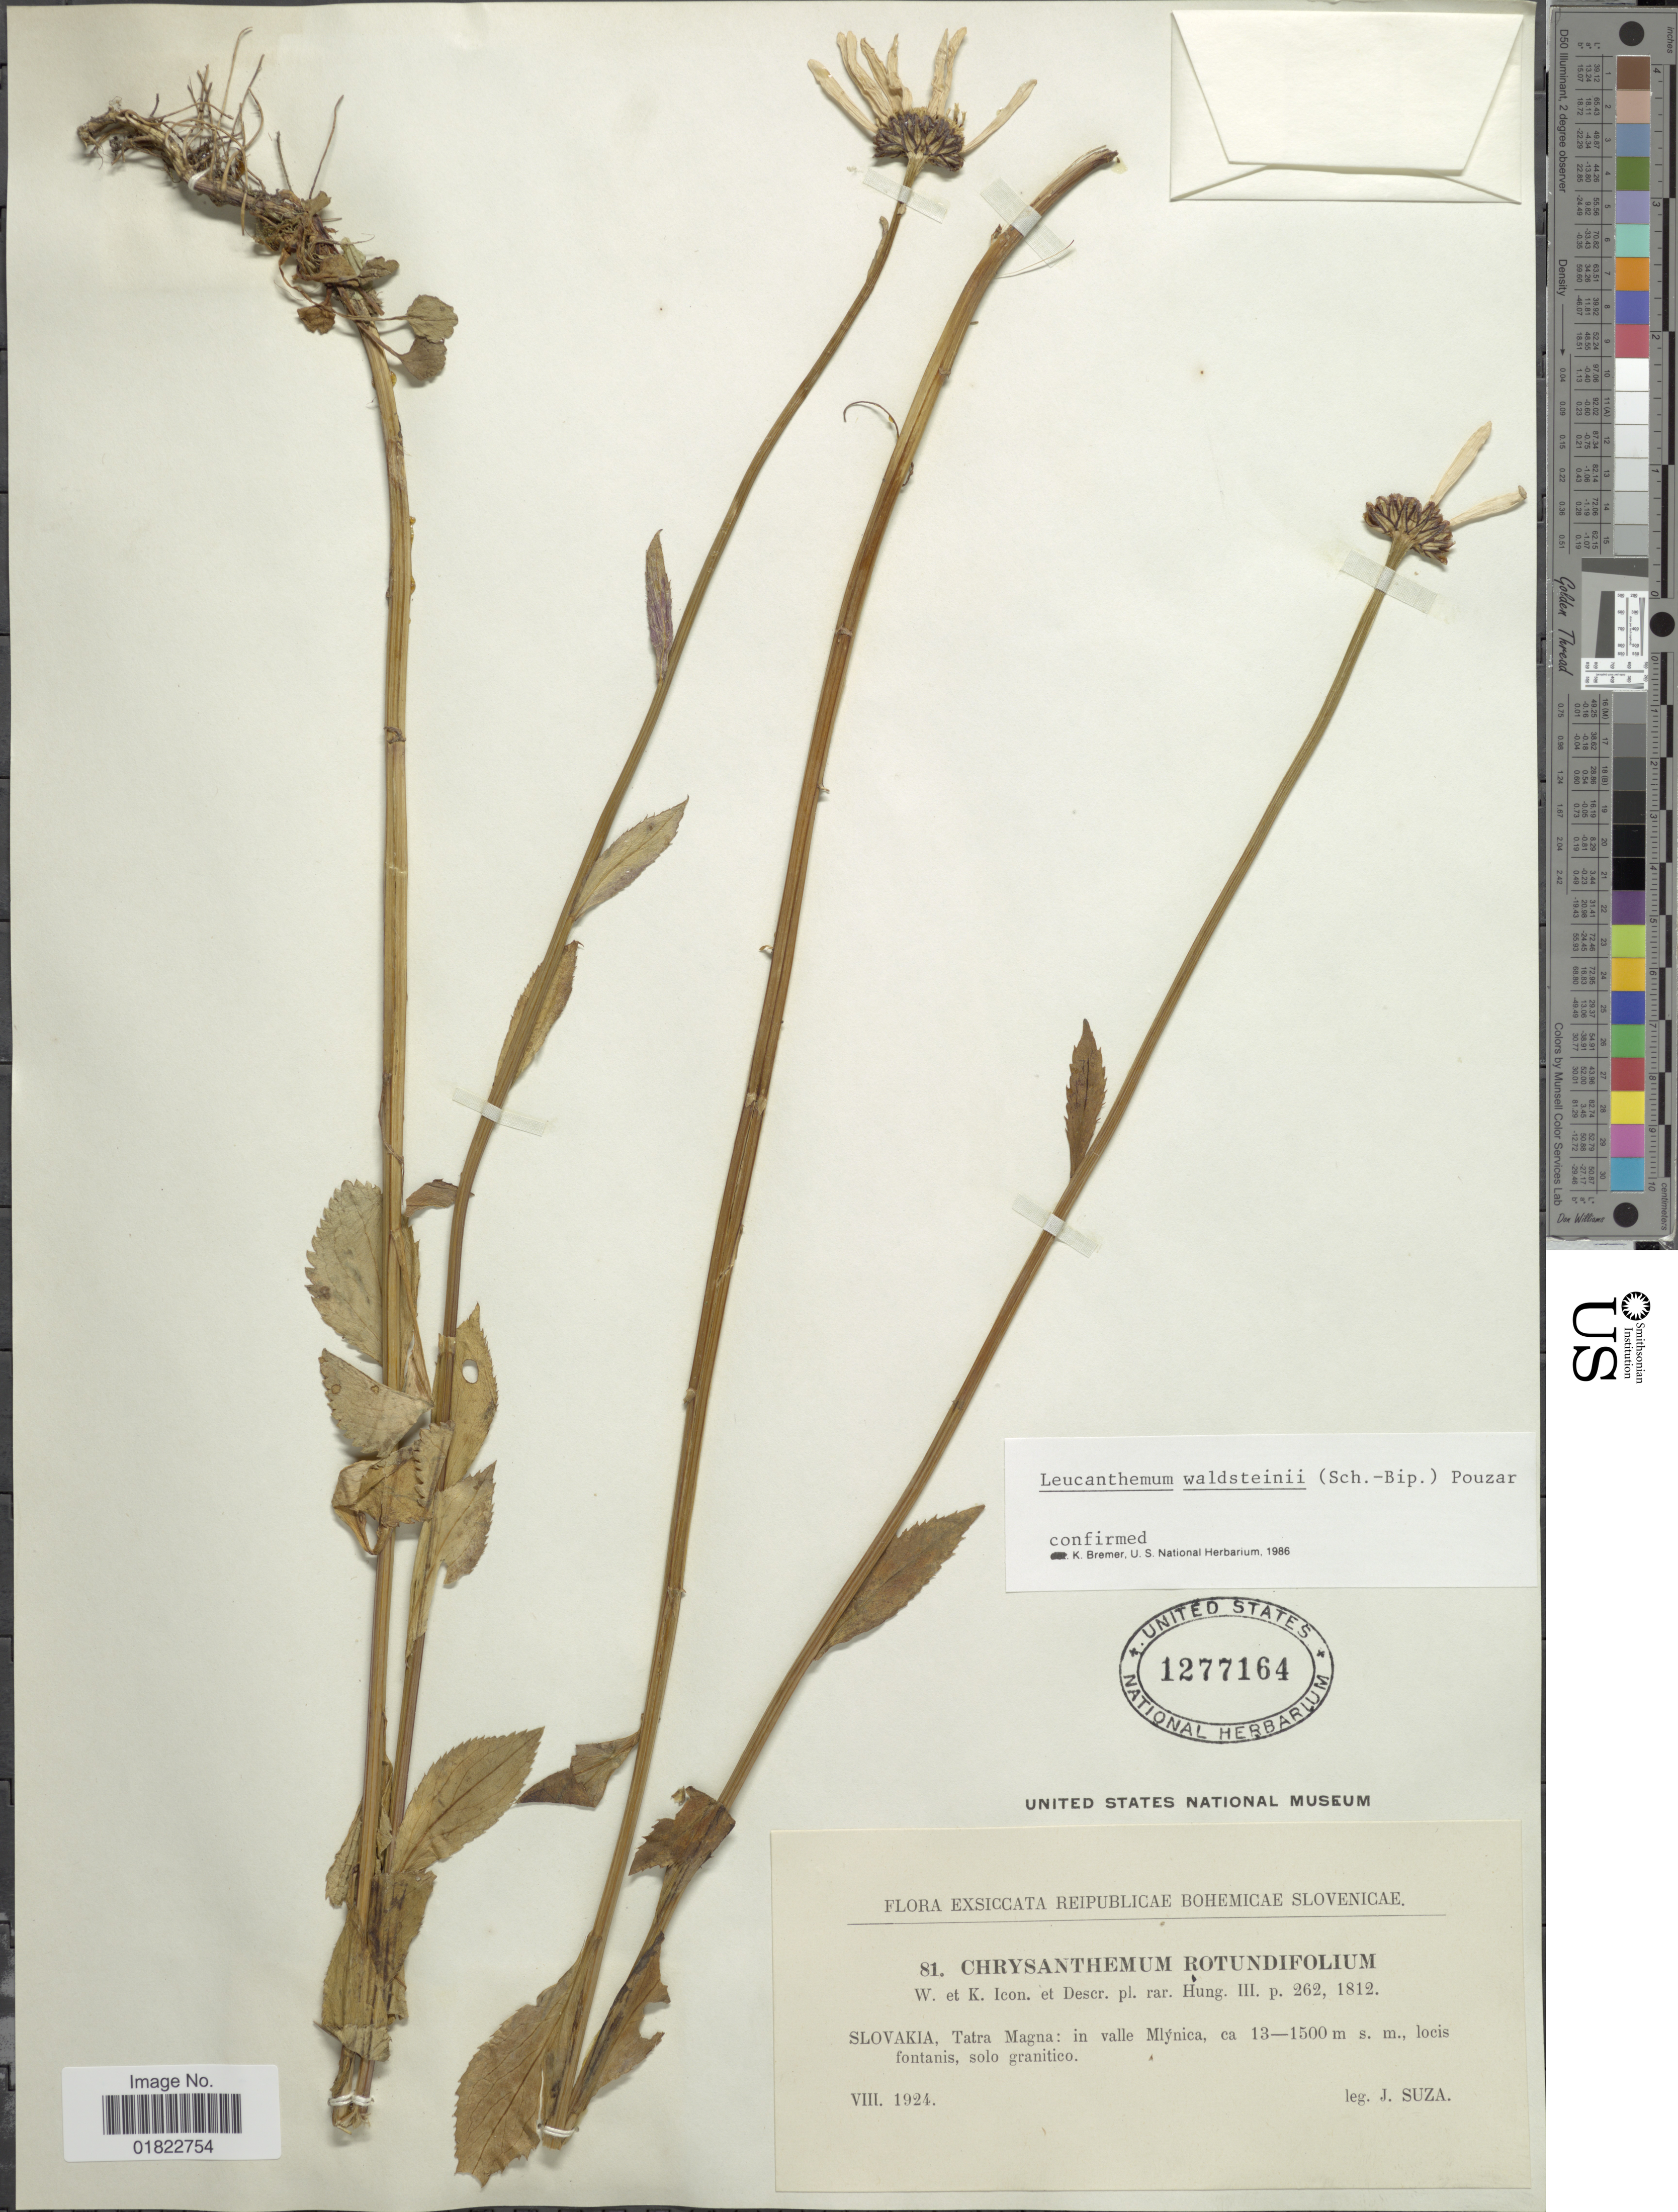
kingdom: Plantae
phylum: Tracheophyta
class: Magnoliopsida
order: Asterales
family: Asteraceae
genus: Leucanthemum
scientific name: Leucanthemum waldsteinii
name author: (Sch. Bip.) Pouzar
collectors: J. Suza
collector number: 81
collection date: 1924-08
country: Slovakia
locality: Reipublicae Bohemicae Slovenicae, Slovakia, Tatra Magna: in valle Mlynica, locis fontanis, solo granitico.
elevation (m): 1300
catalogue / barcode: US 1277164